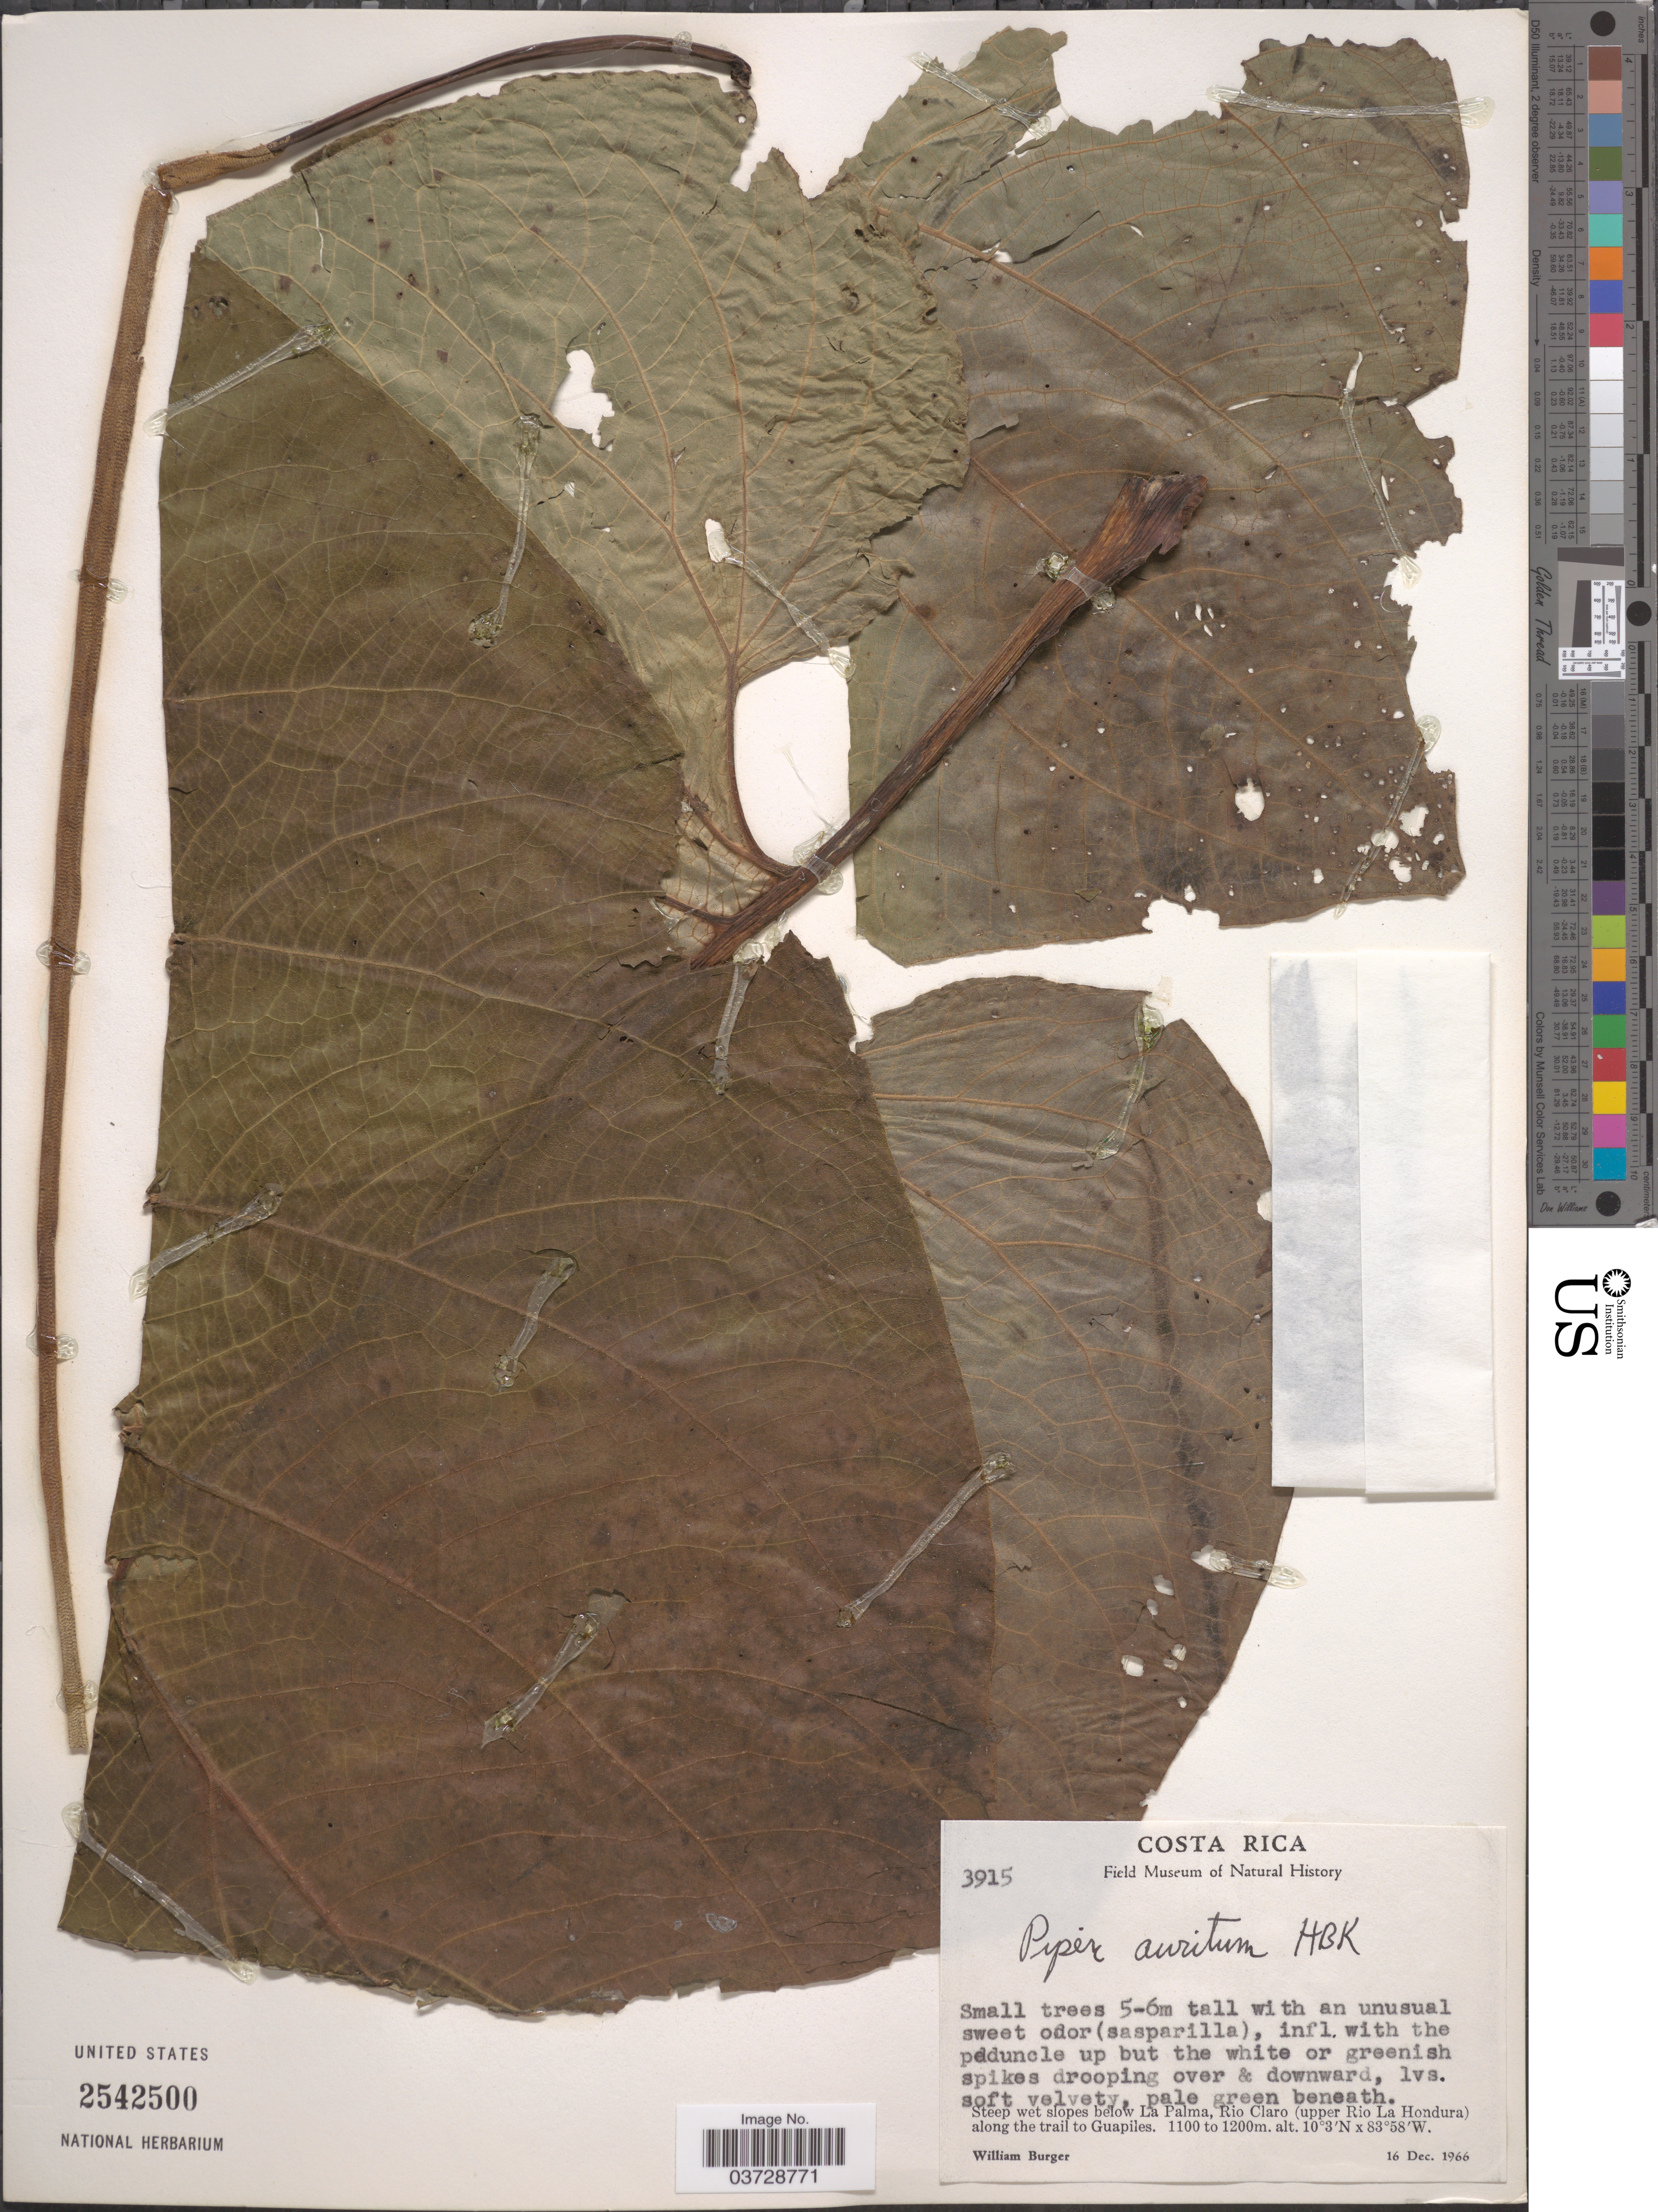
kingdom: Plantae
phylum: Tracheophyta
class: Magnoliopsida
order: Piperales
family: Piperaceae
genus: Piper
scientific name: Piper auritum var. amplifolium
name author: C. DC.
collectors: W. Burger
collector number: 3915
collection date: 1966-12-16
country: Costa Rica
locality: Steep wet slopes below La Palma, Rio Claro (upper Rio La Hondura) along the trail to Guapiles.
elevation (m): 1100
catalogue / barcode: US 2542500